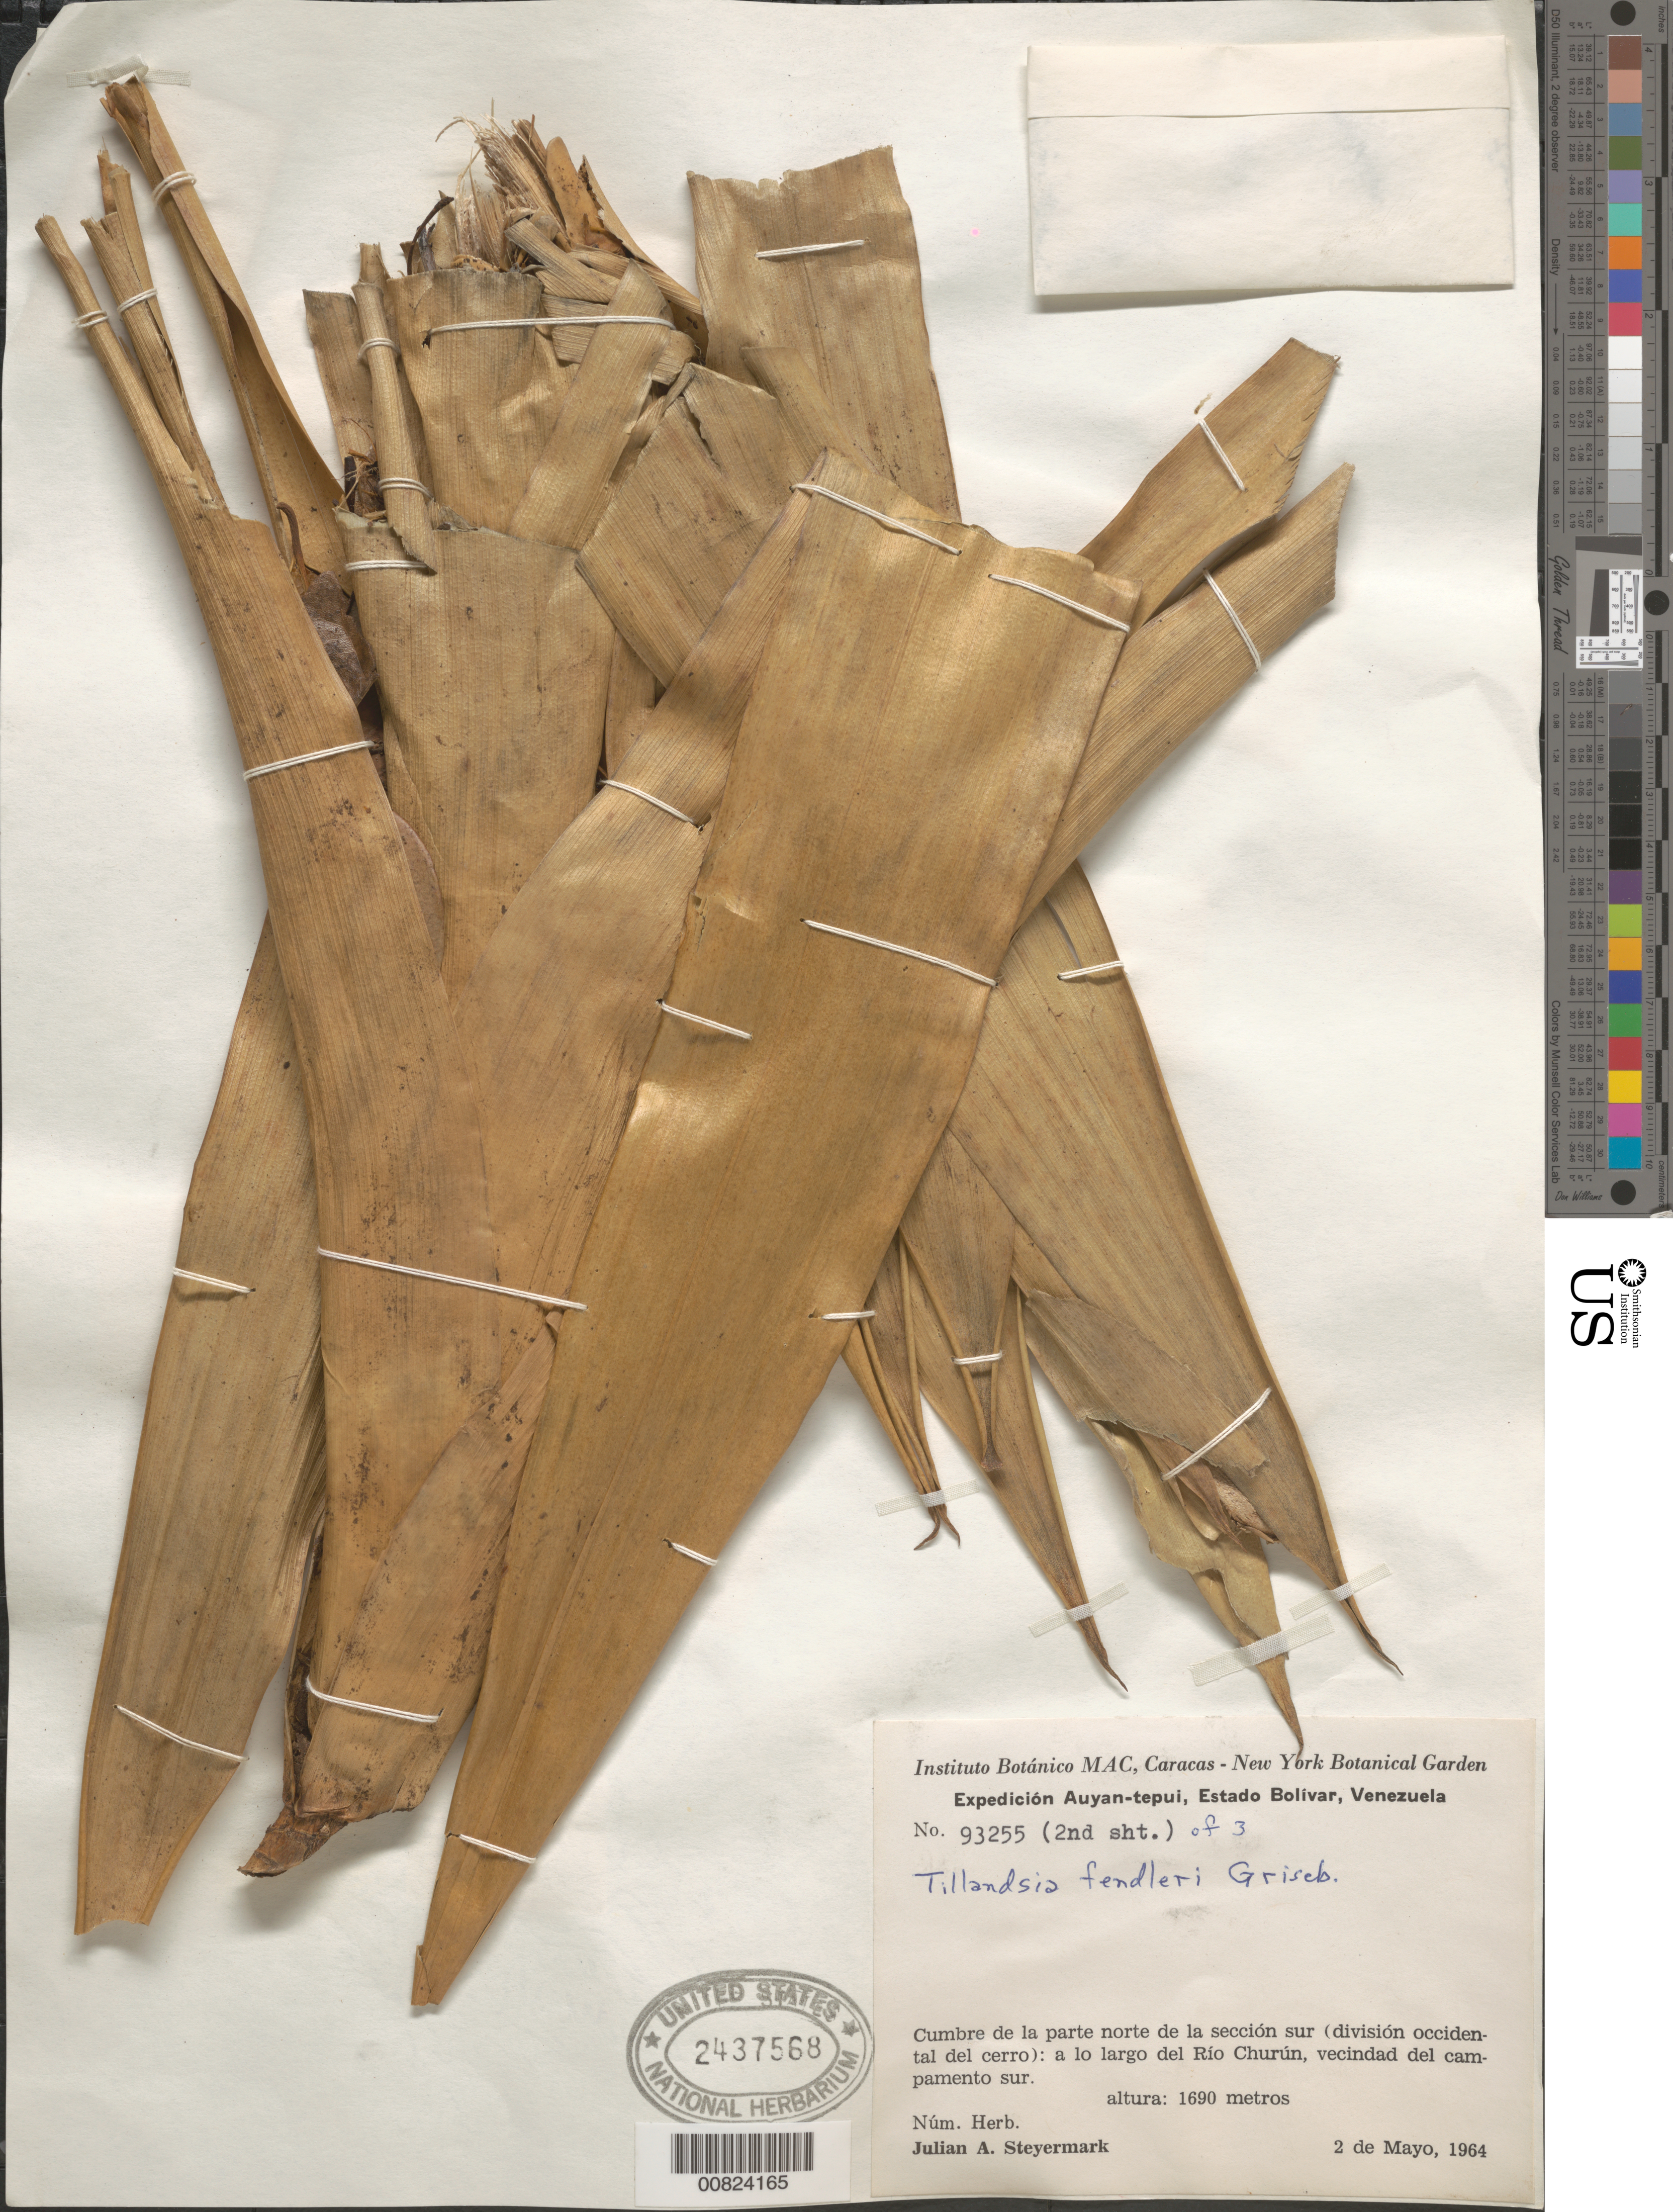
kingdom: Plantae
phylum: Tracheophyta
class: Liliopsida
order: Poales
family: Bromeliaceae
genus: Tillandsia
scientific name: Tillandsia fendleri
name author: Griseb.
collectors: J. Steyermark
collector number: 93255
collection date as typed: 2-May-64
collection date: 1964-05-02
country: Venezuela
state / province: Bolívar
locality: Auyan-tepuí, Río Churún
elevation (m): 1690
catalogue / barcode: US 2437568